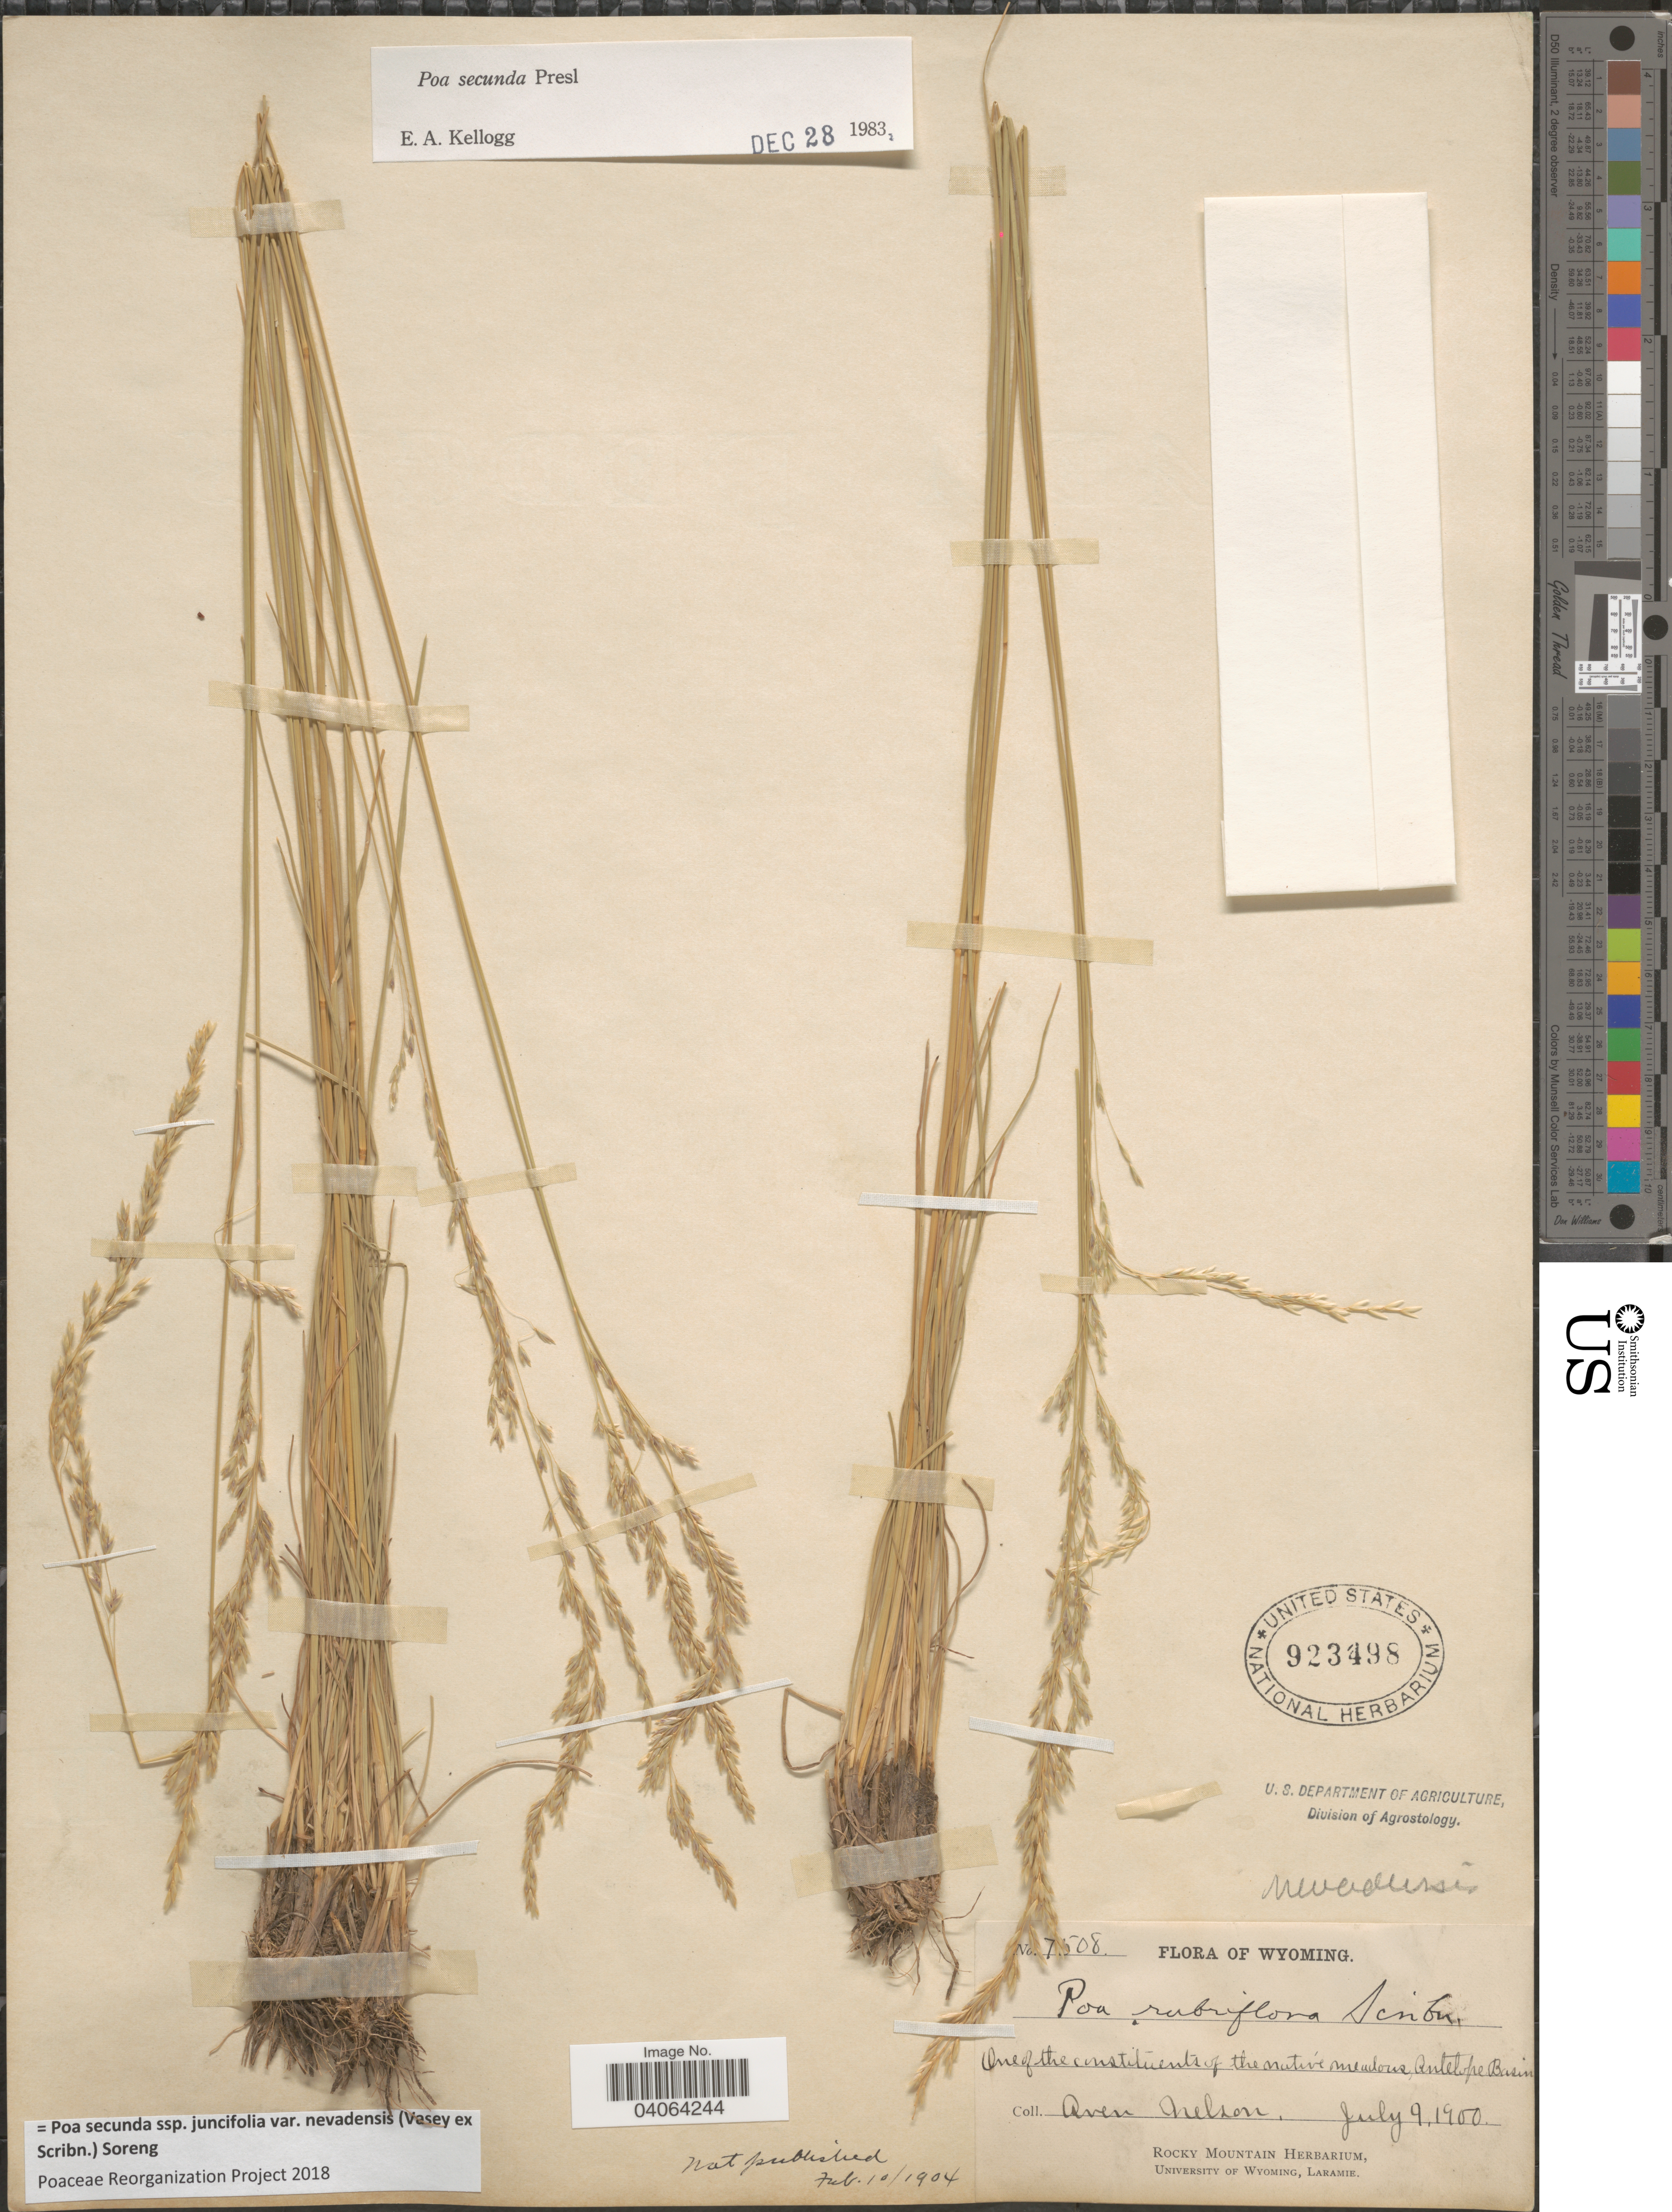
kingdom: Plantae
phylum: Tracheophyta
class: Liliopsida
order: Poales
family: Poaceae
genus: Poa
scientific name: Poa secunda subsp. juncifolia var. nevadensis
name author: (Vasey ex Scribn.) Soreng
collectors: A. Nelson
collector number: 7508*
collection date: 1900-07-09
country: United States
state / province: Wyoming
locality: Antelope Basin.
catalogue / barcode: US 923498